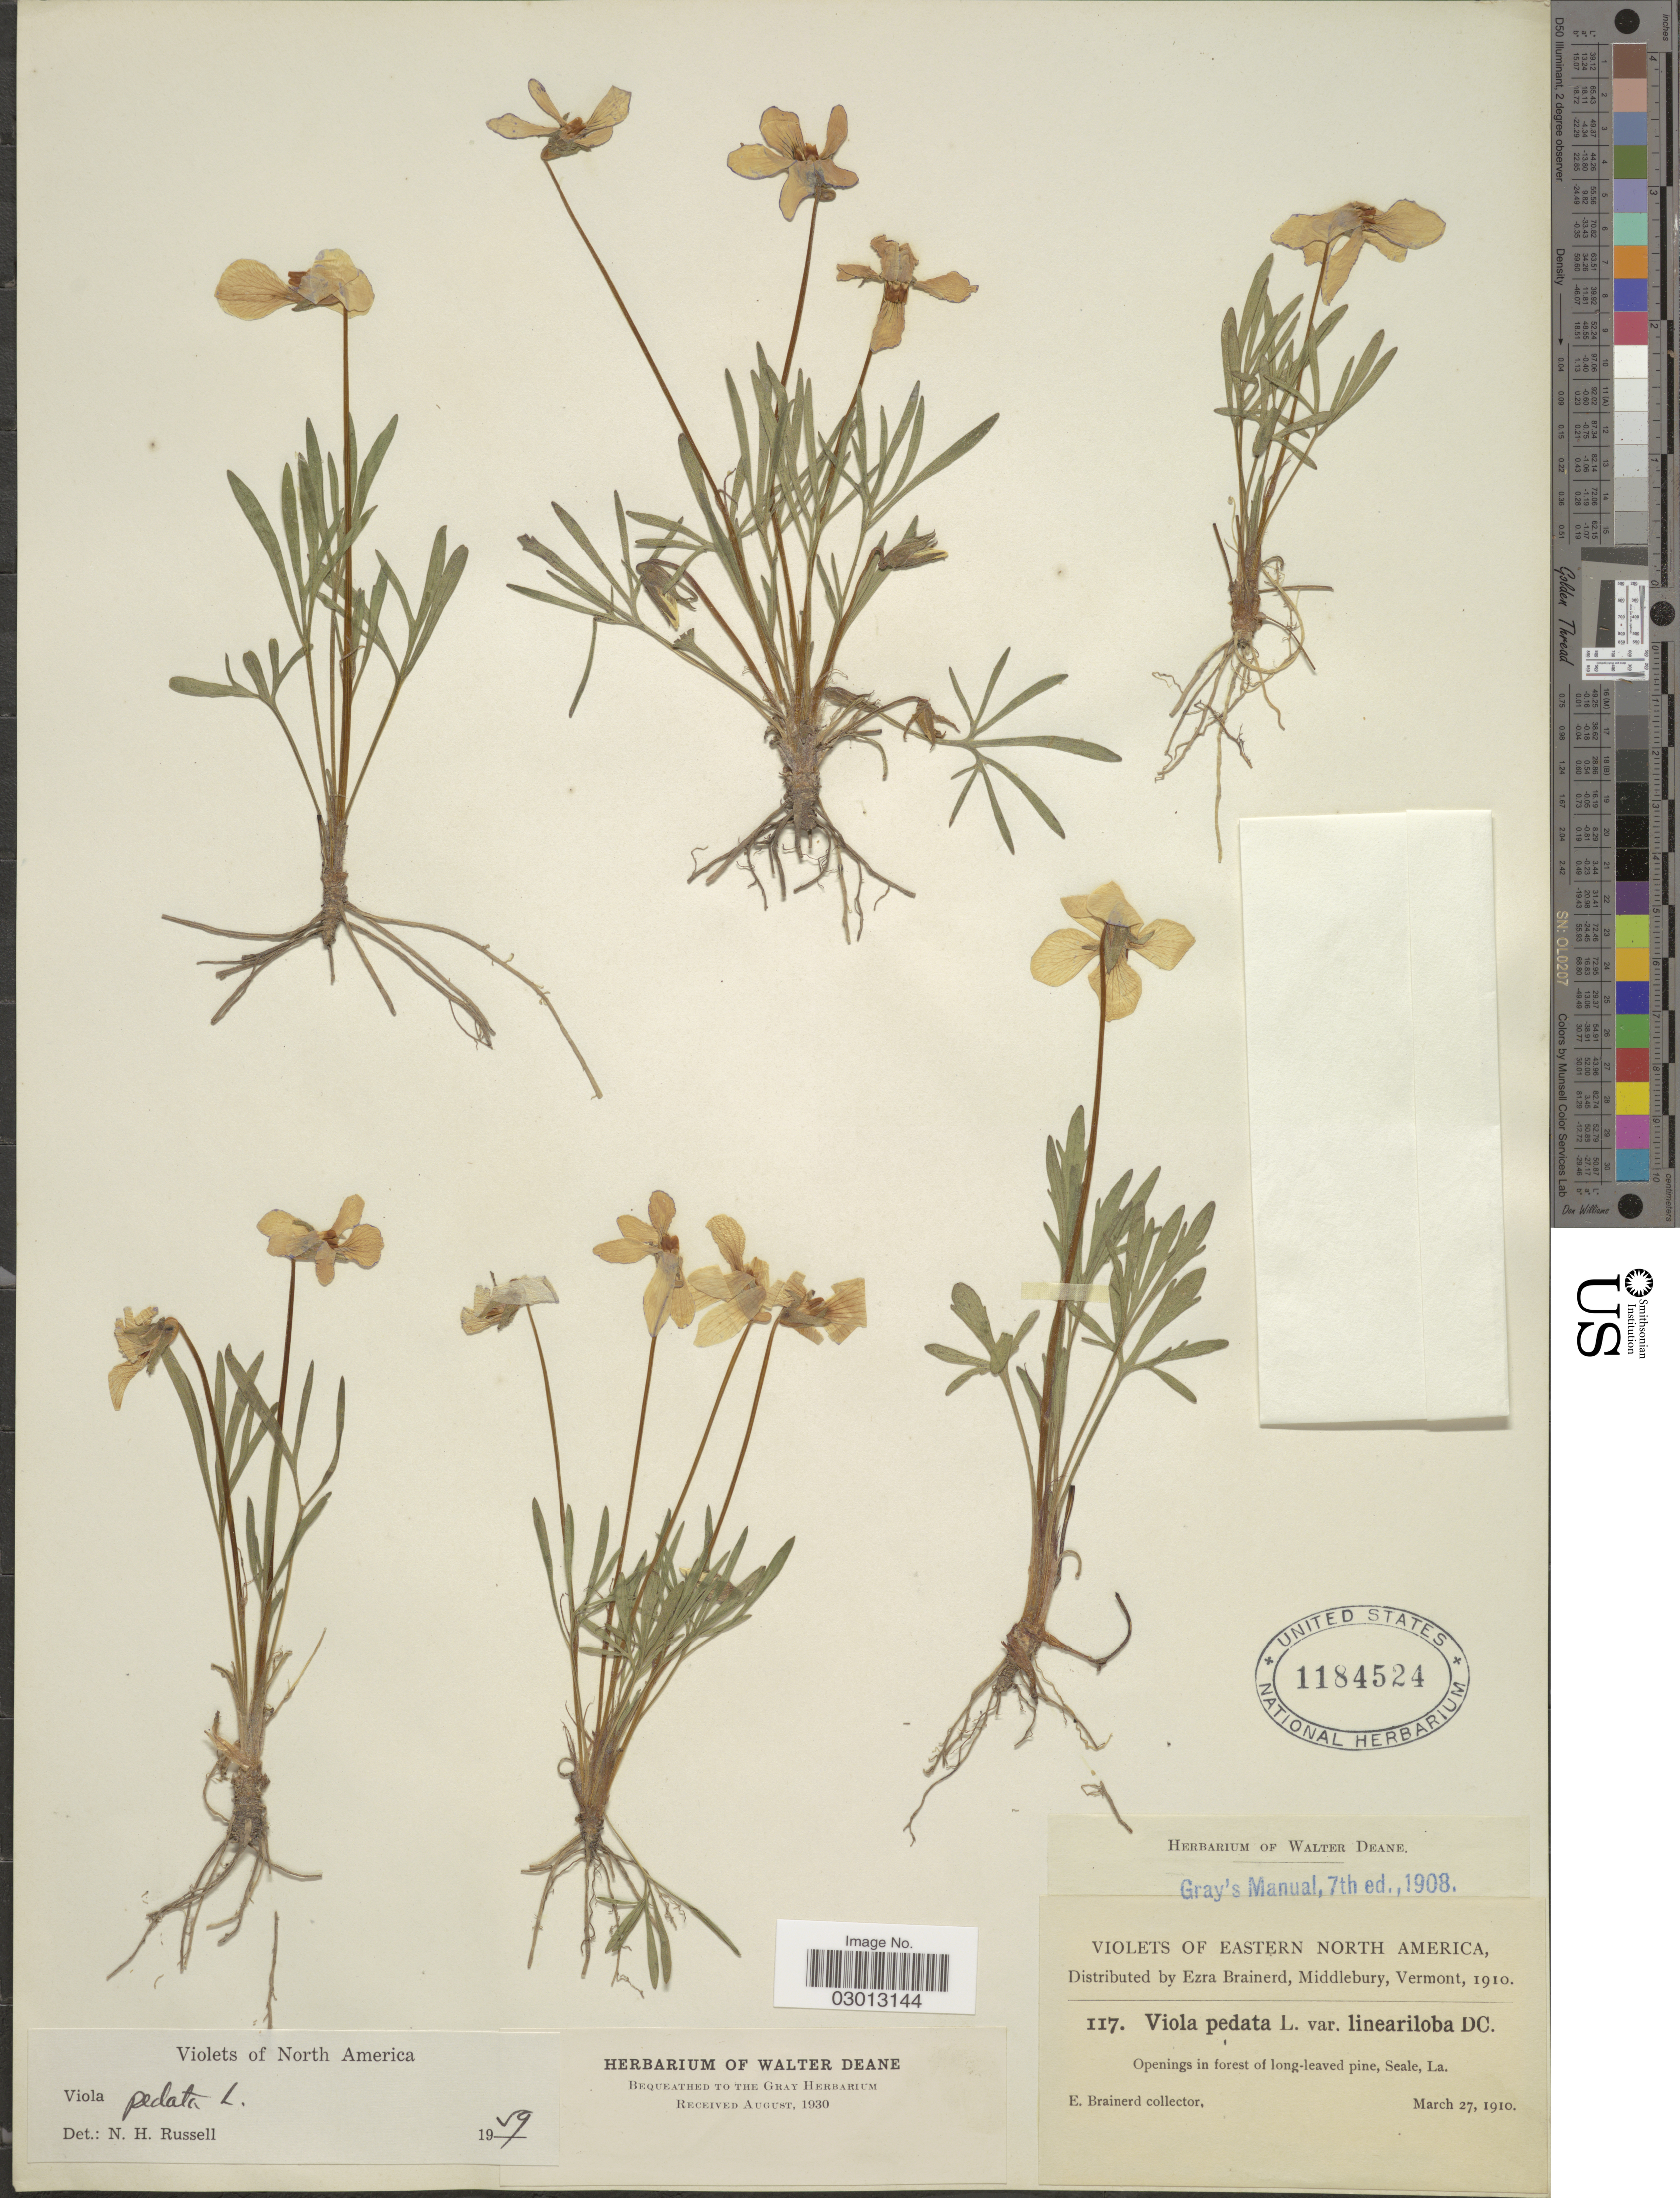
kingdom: Plantae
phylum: Tracheophyta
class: Magnoliopsida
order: Malpighiales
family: Violaceae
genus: Viola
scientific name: Viola pedata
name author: L.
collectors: E. Brainerd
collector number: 117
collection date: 1910-03-27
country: United States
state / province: Louisiana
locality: Eastern North America. Seale.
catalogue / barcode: US 1184524